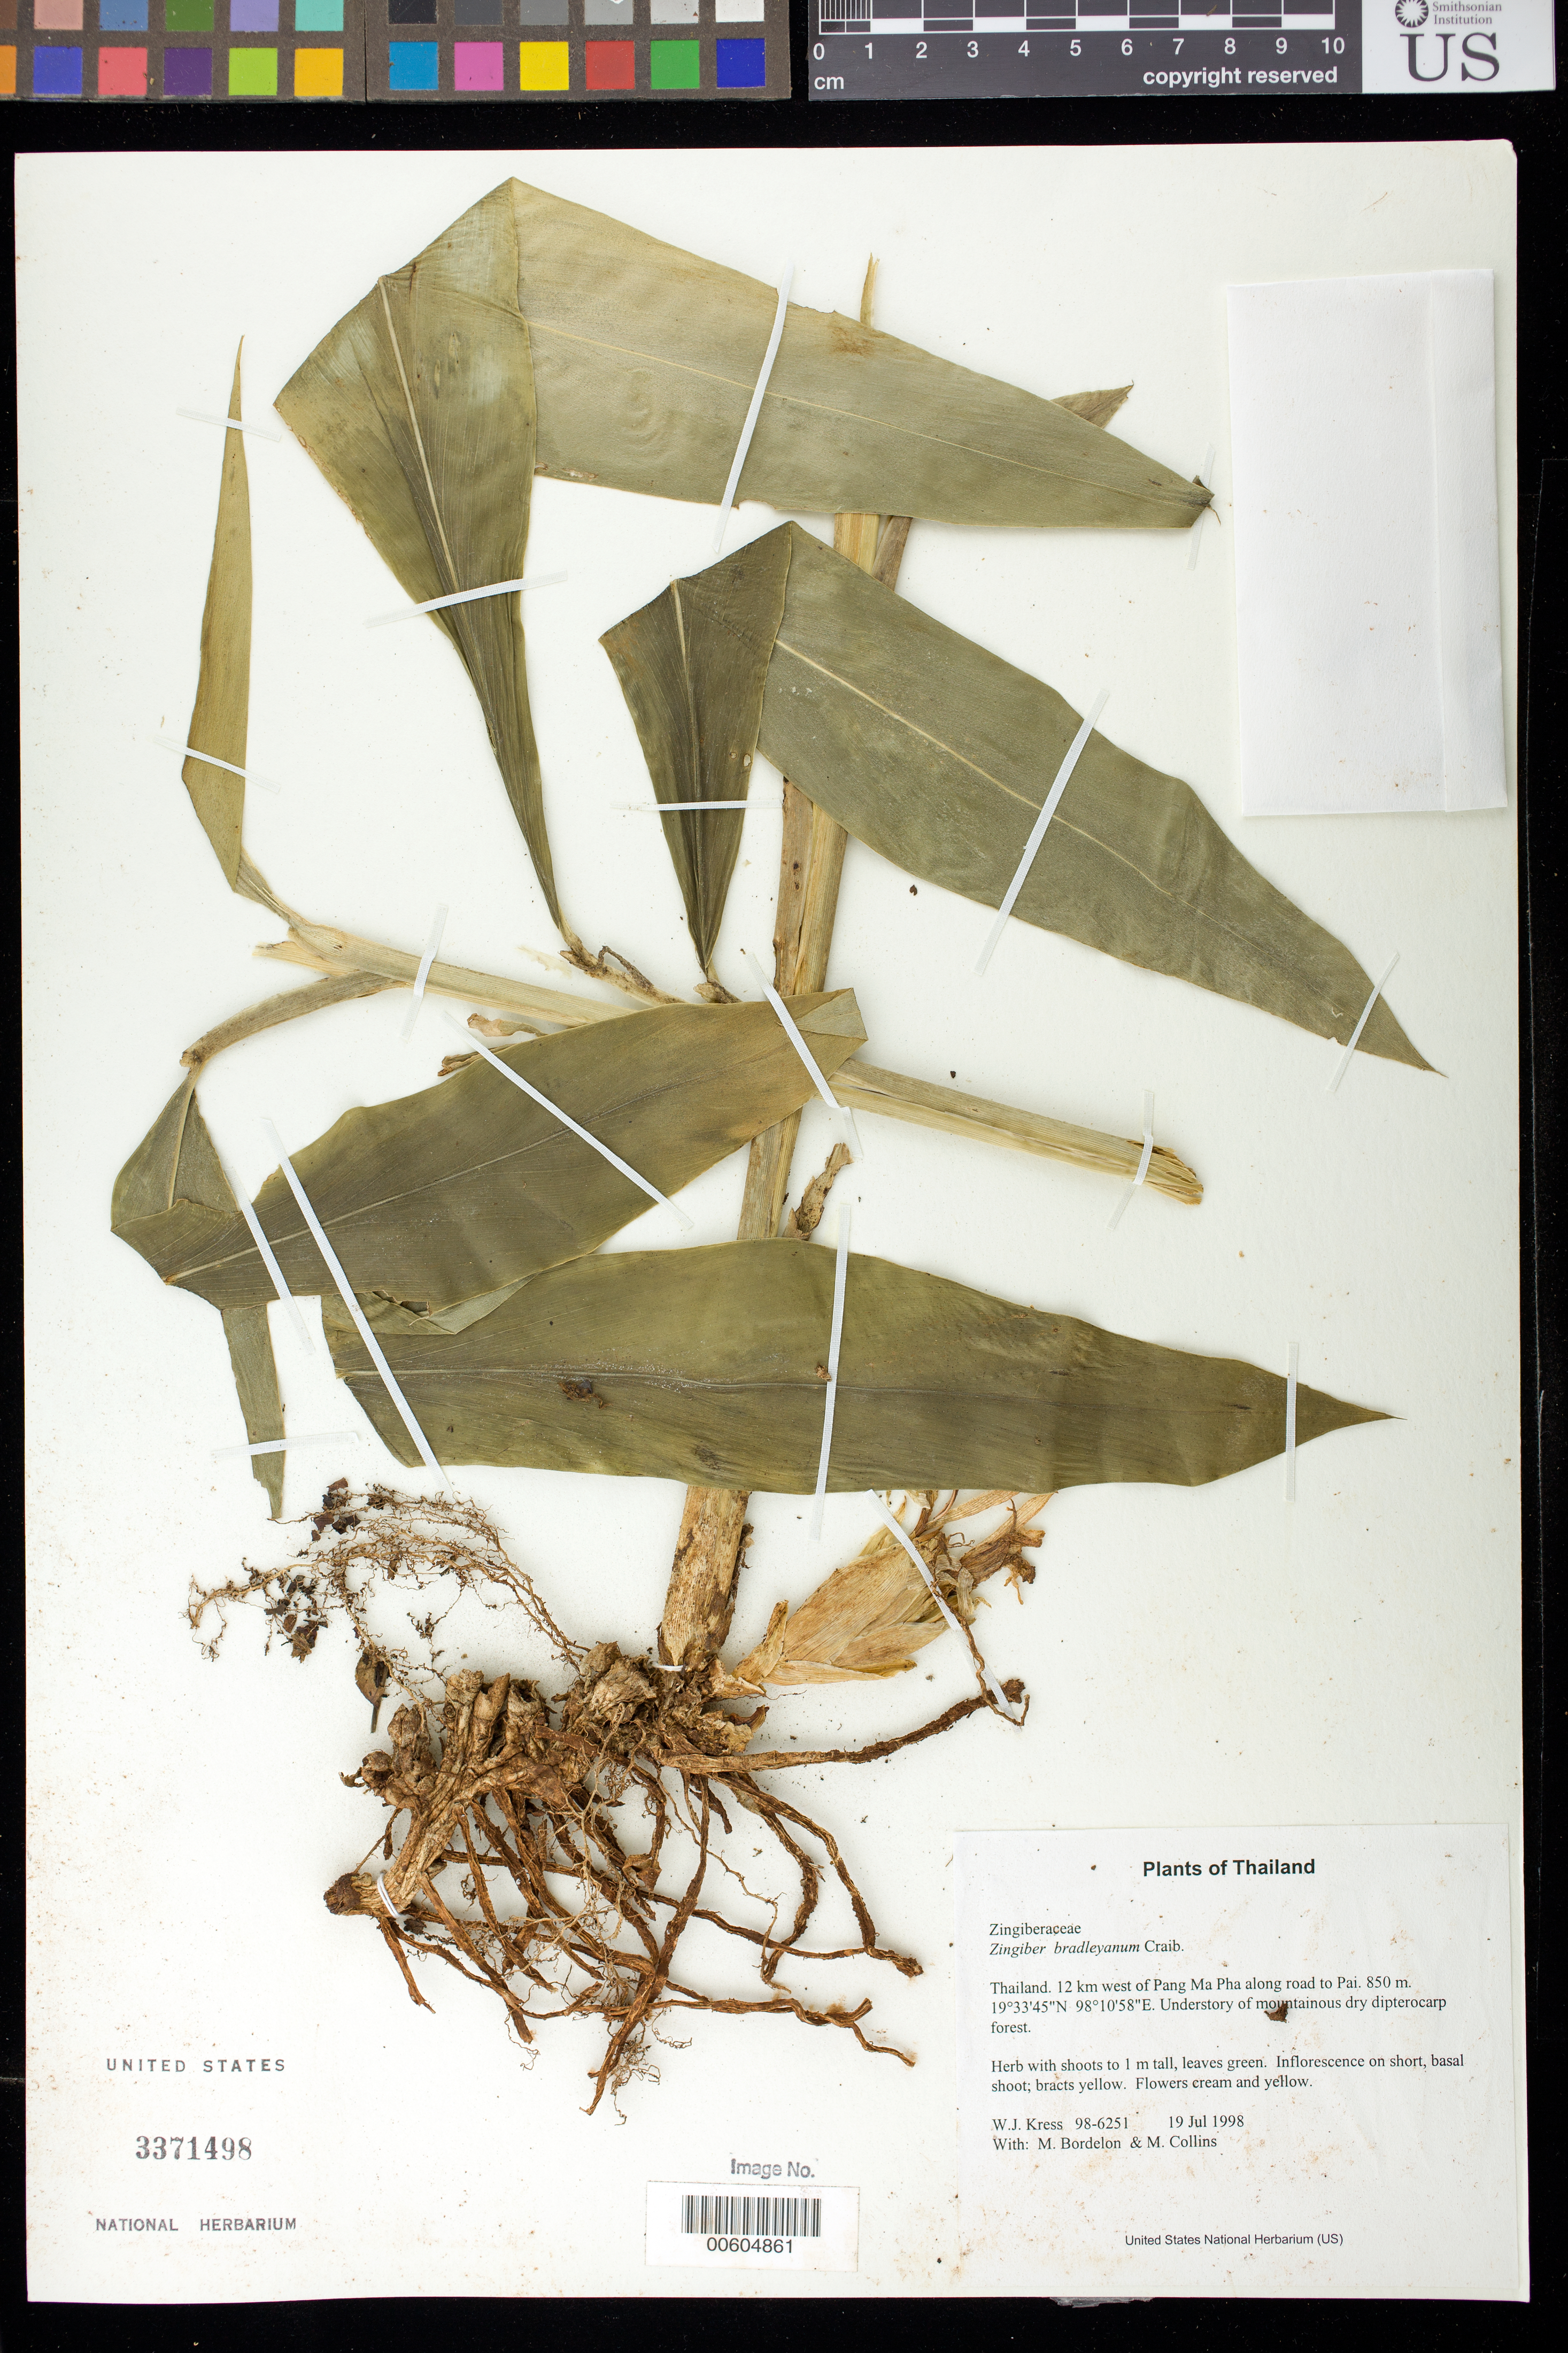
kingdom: Plantae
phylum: Tracheophyta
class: Liliopsida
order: Zingiberales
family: Zingiberaceae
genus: Zingiber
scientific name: Zingiber bradleyanum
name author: Craib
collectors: W. J. Kress, M. Bordelon & M. Collins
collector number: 98-6251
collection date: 1998-07-19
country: Thailand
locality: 12 km west of Pang Ma Pha along road to Pai.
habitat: Understory of mountainous dry dipterocarp forest.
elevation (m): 850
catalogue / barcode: US 3371498